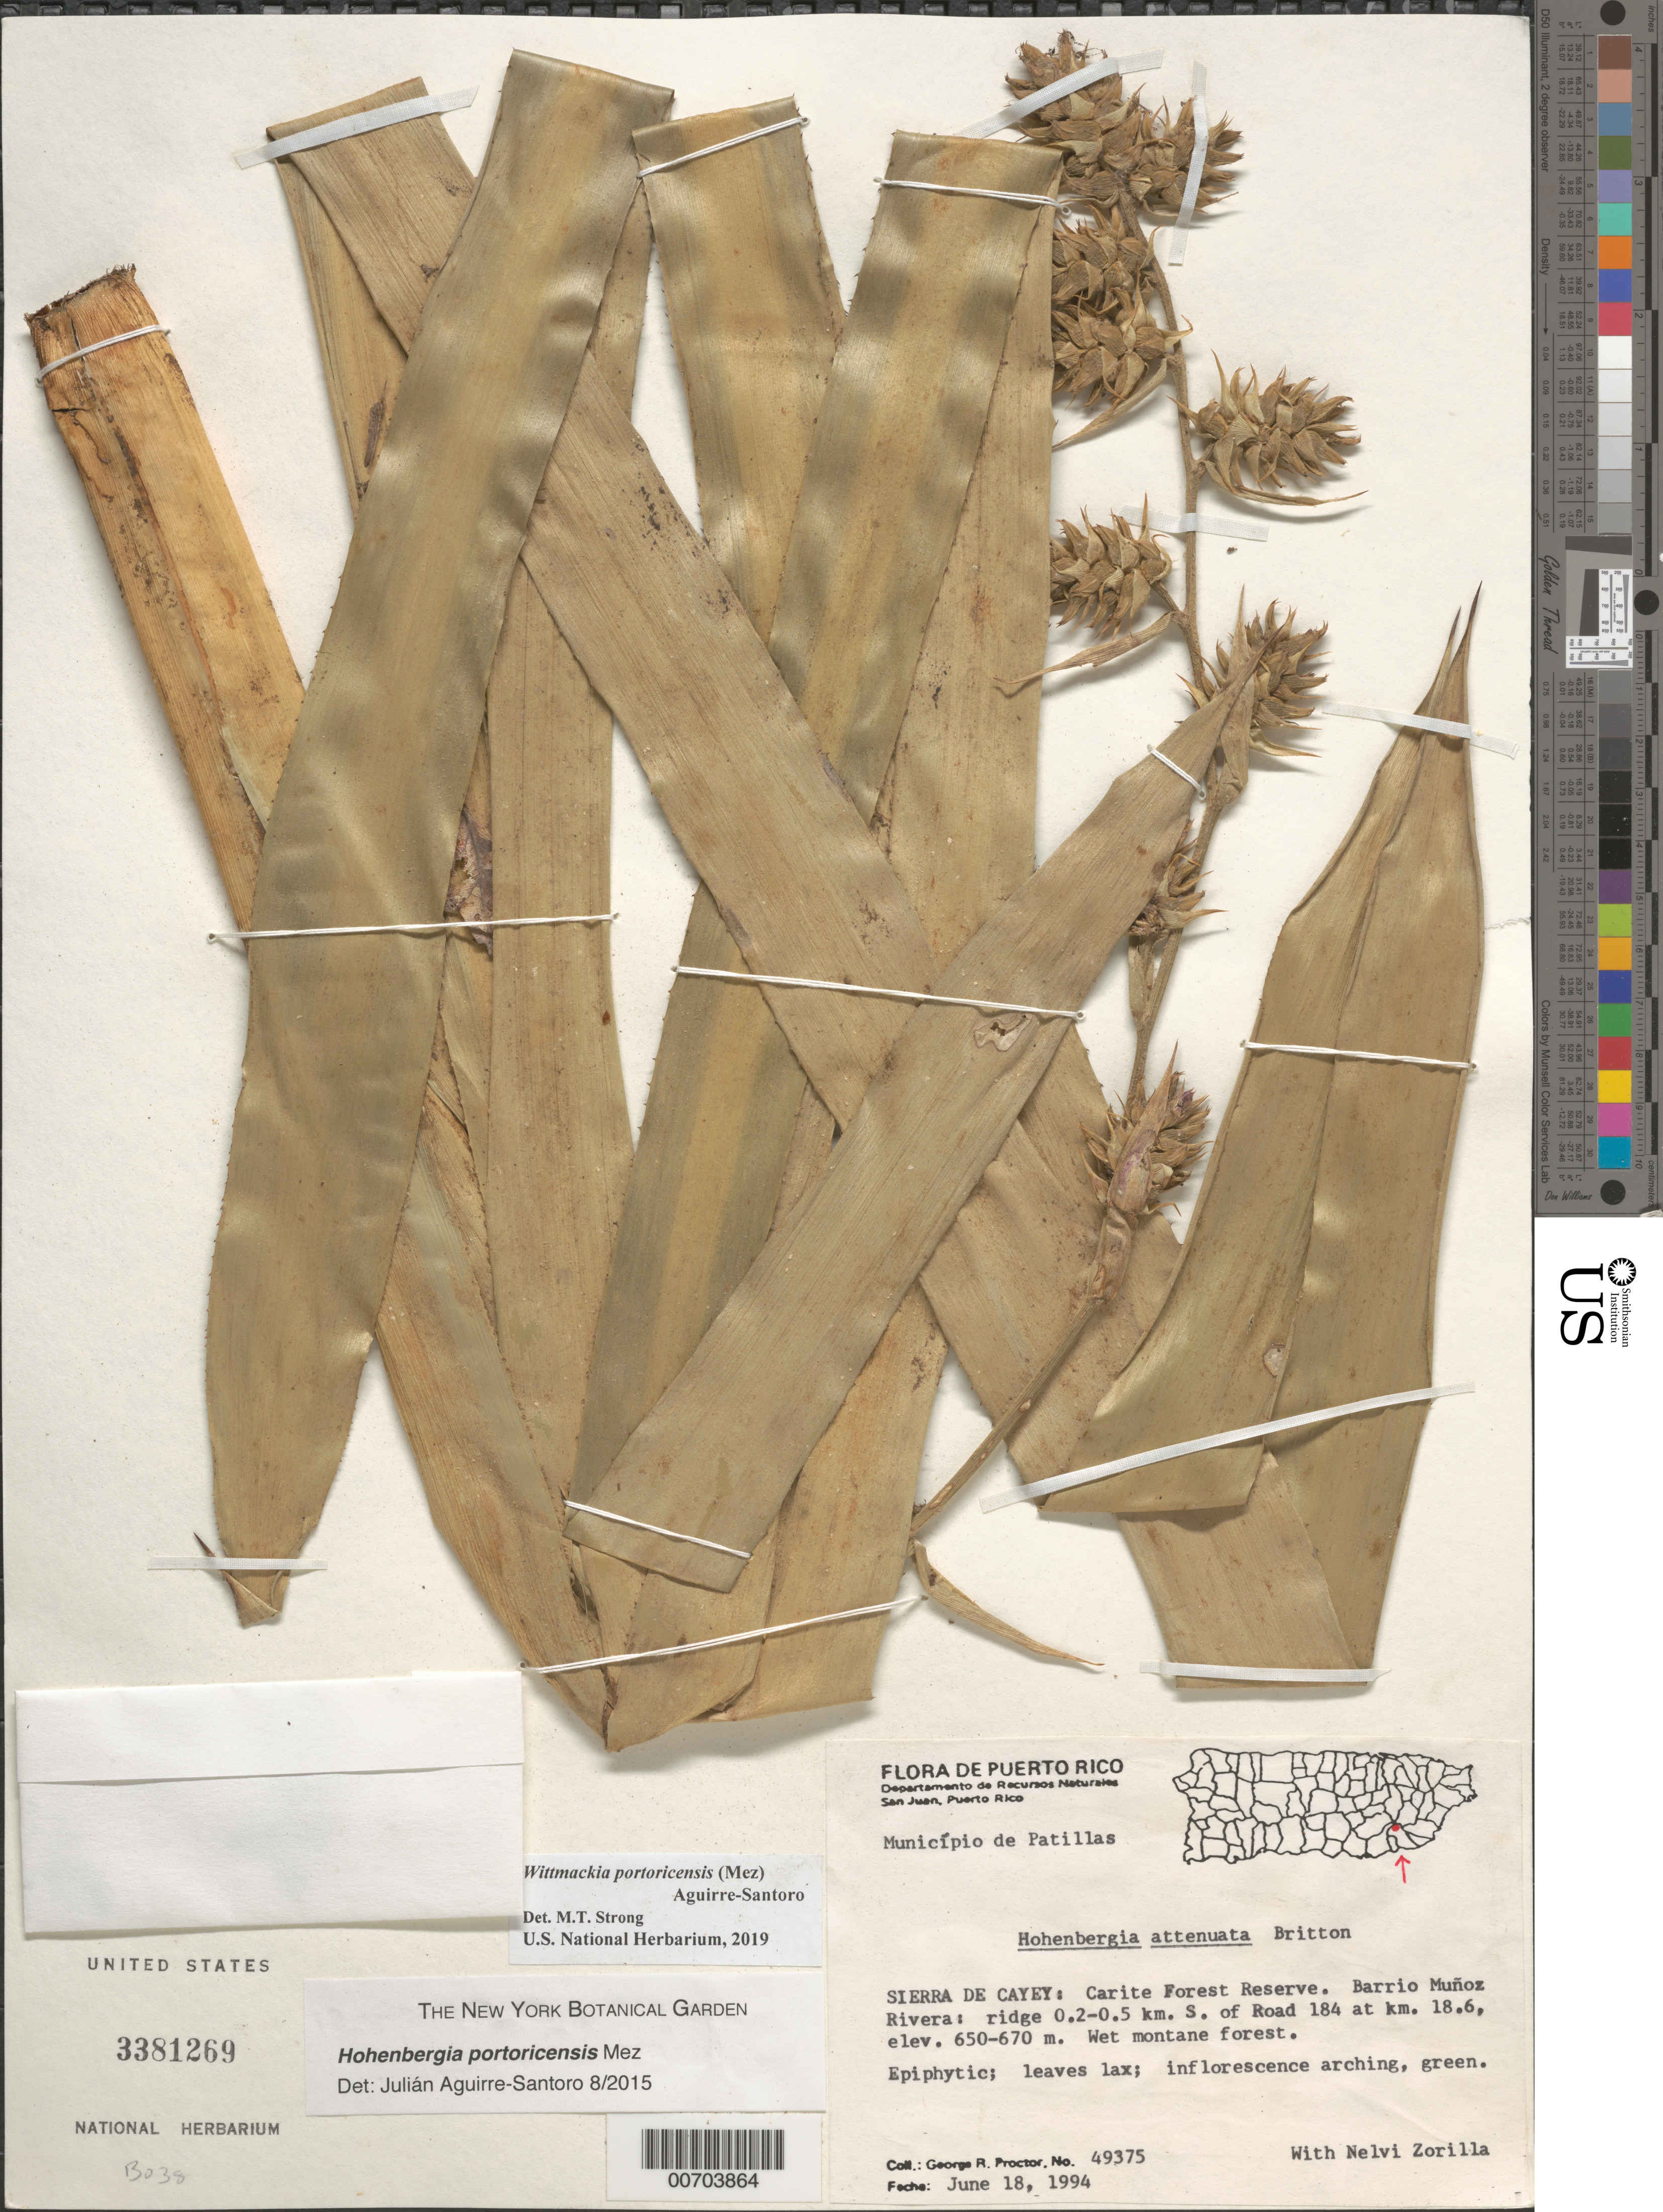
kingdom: Plantae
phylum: Tracheophyta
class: Liliopsida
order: Poales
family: Bromeliaceae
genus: Wittmackia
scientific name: Wittmackia portoricensis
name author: (Mez) Aguirre-Santoro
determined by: Strong, Mark T., (BOT), Smithsonian Institution - National Museum of Natural History (UNITED STATES)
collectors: G. R. Proctor & N. Zorilla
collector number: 49375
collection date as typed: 18 Jun 1994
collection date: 1994-06-18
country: Puerto Rico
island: Greater Antilles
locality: Município de Patillas; Sierra de Cayey: Carite Forest Reserve. Barrio Muñoz Rivera: ridge 0.2-0.5 km S of road 184 at km 18.6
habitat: Wet montane forest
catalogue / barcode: US 3381269